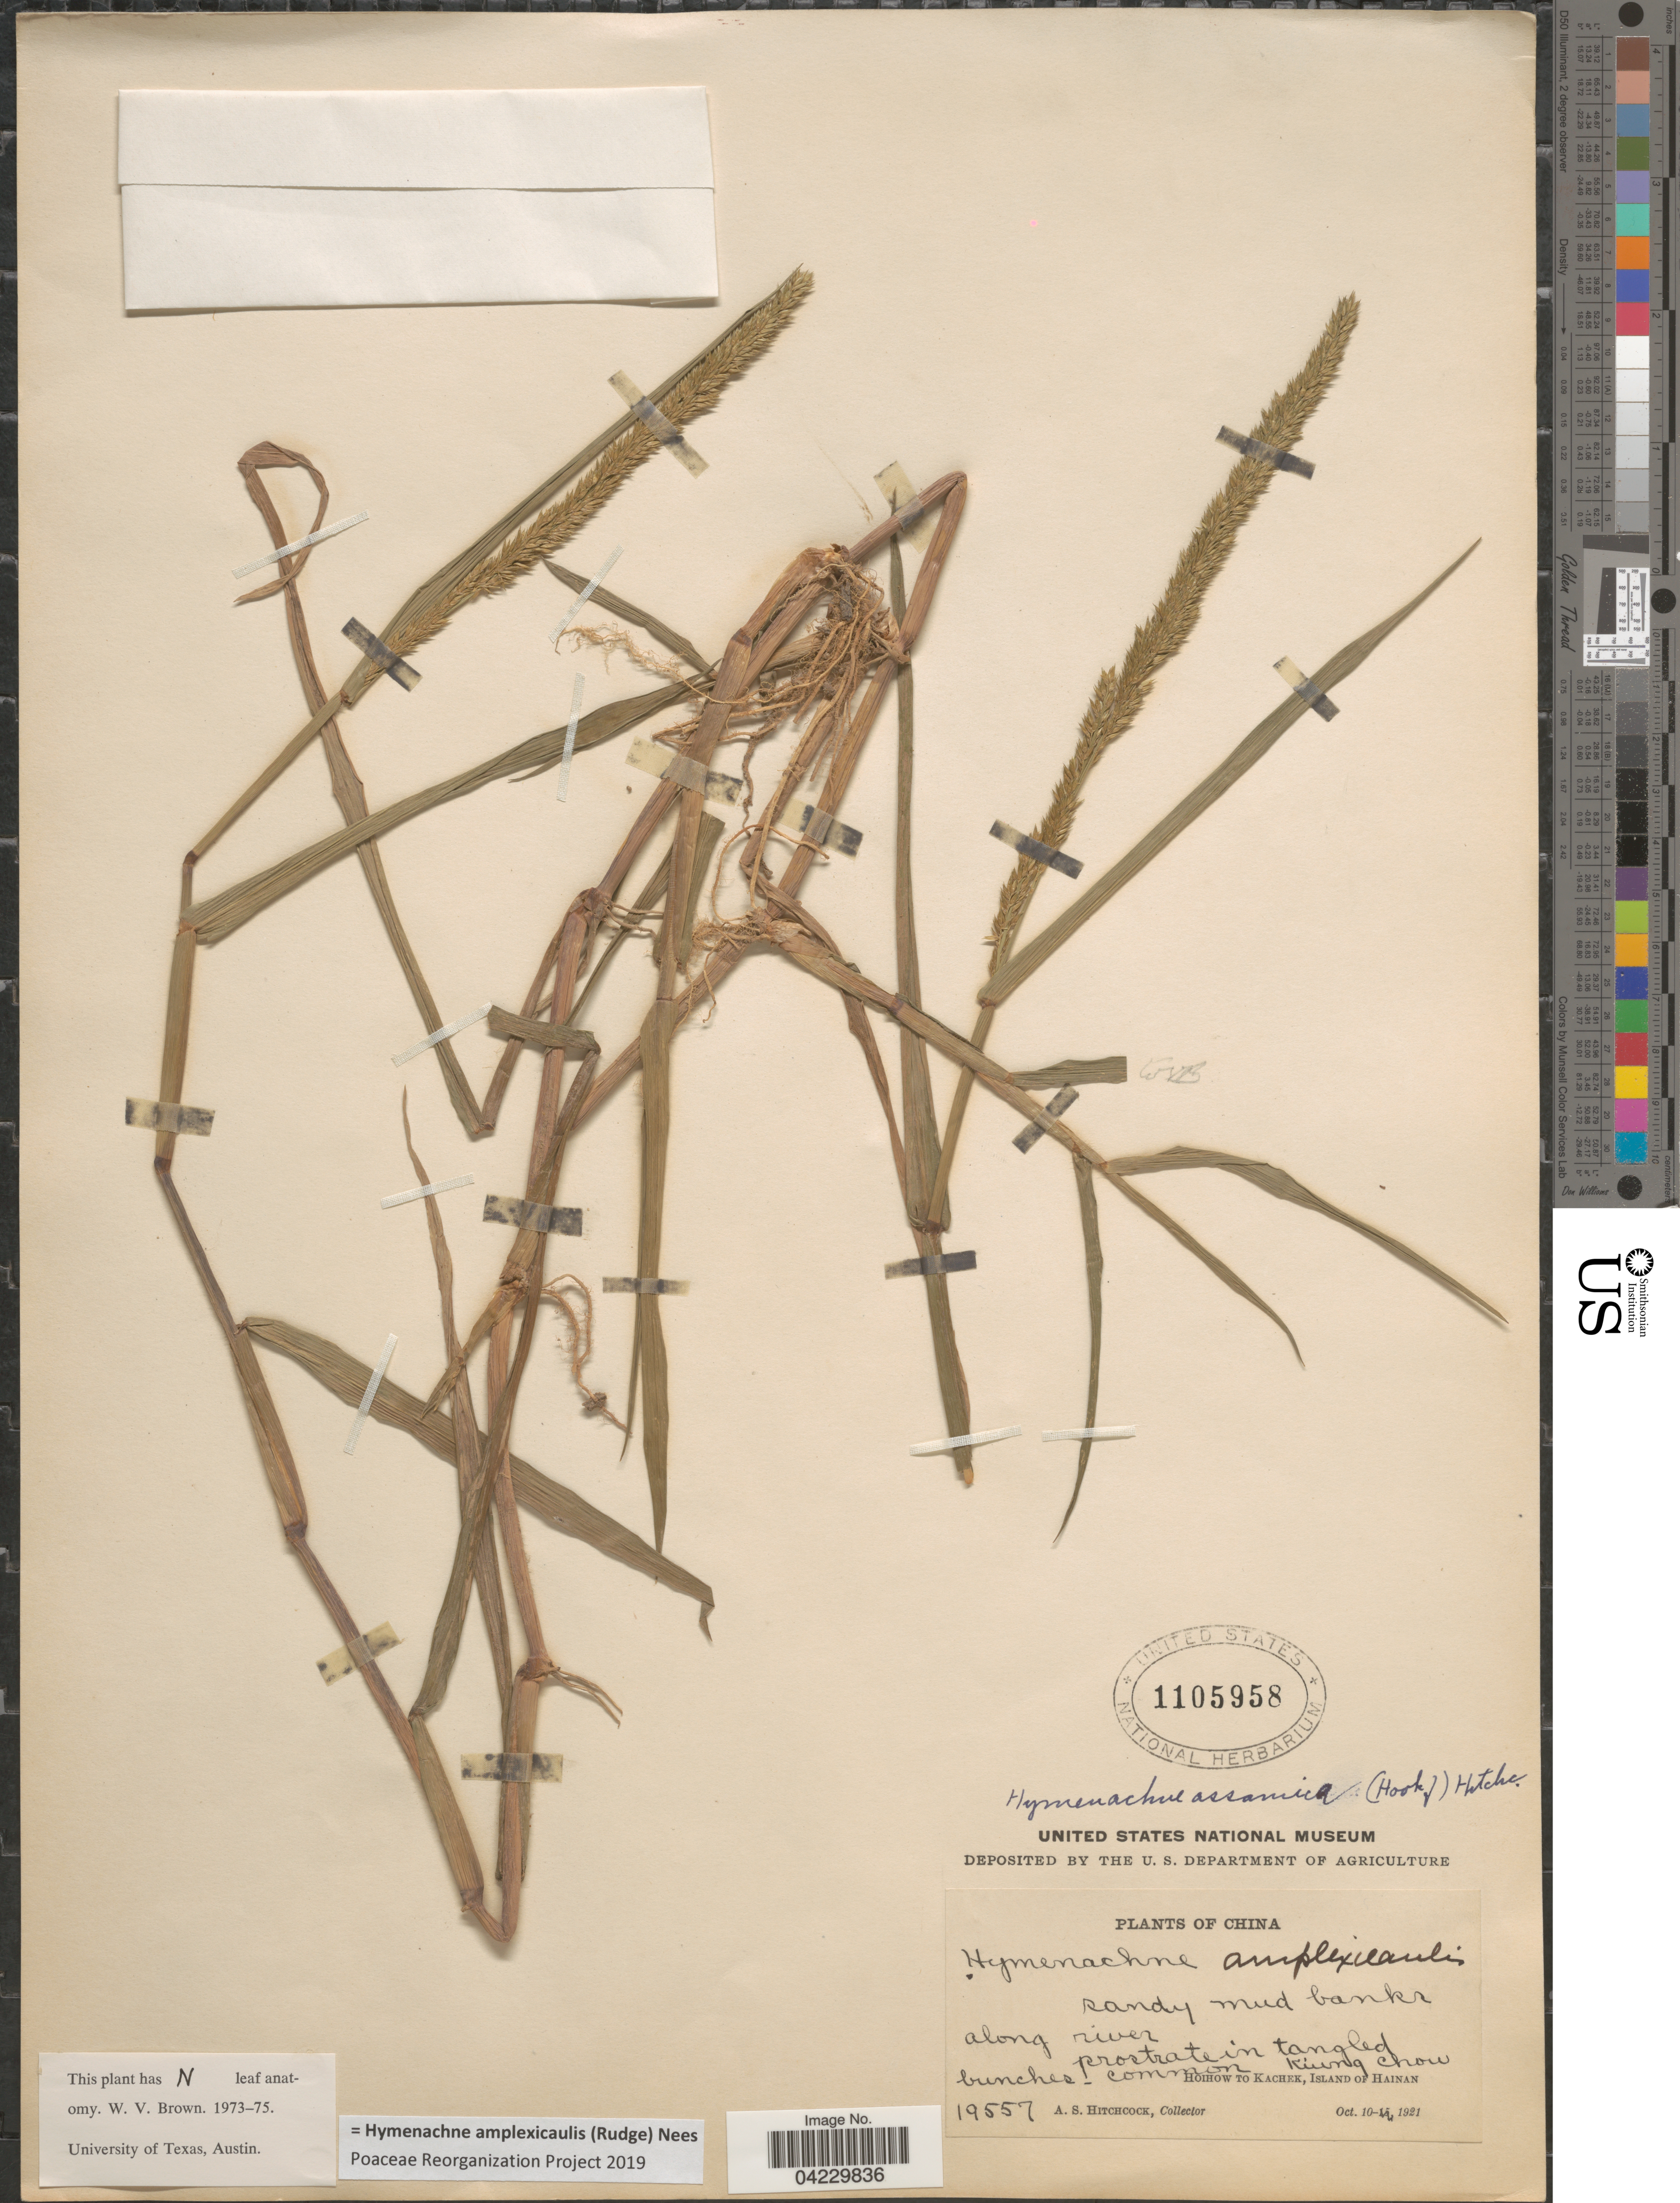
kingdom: Plantae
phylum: Tracheophyta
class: Liliopsida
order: Poales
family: Poaceae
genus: Hymenachne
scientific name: Hymenachne amplexicaulis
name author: (Rudge) Nees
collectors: A. S. Hitchcock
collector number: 19557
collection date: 1921-10-10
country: China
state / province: Hainan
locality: Sandy mud banks along river. Kiung Chow. Hoihow to Kachek, Island of Hainan.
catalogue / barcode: US 1105958